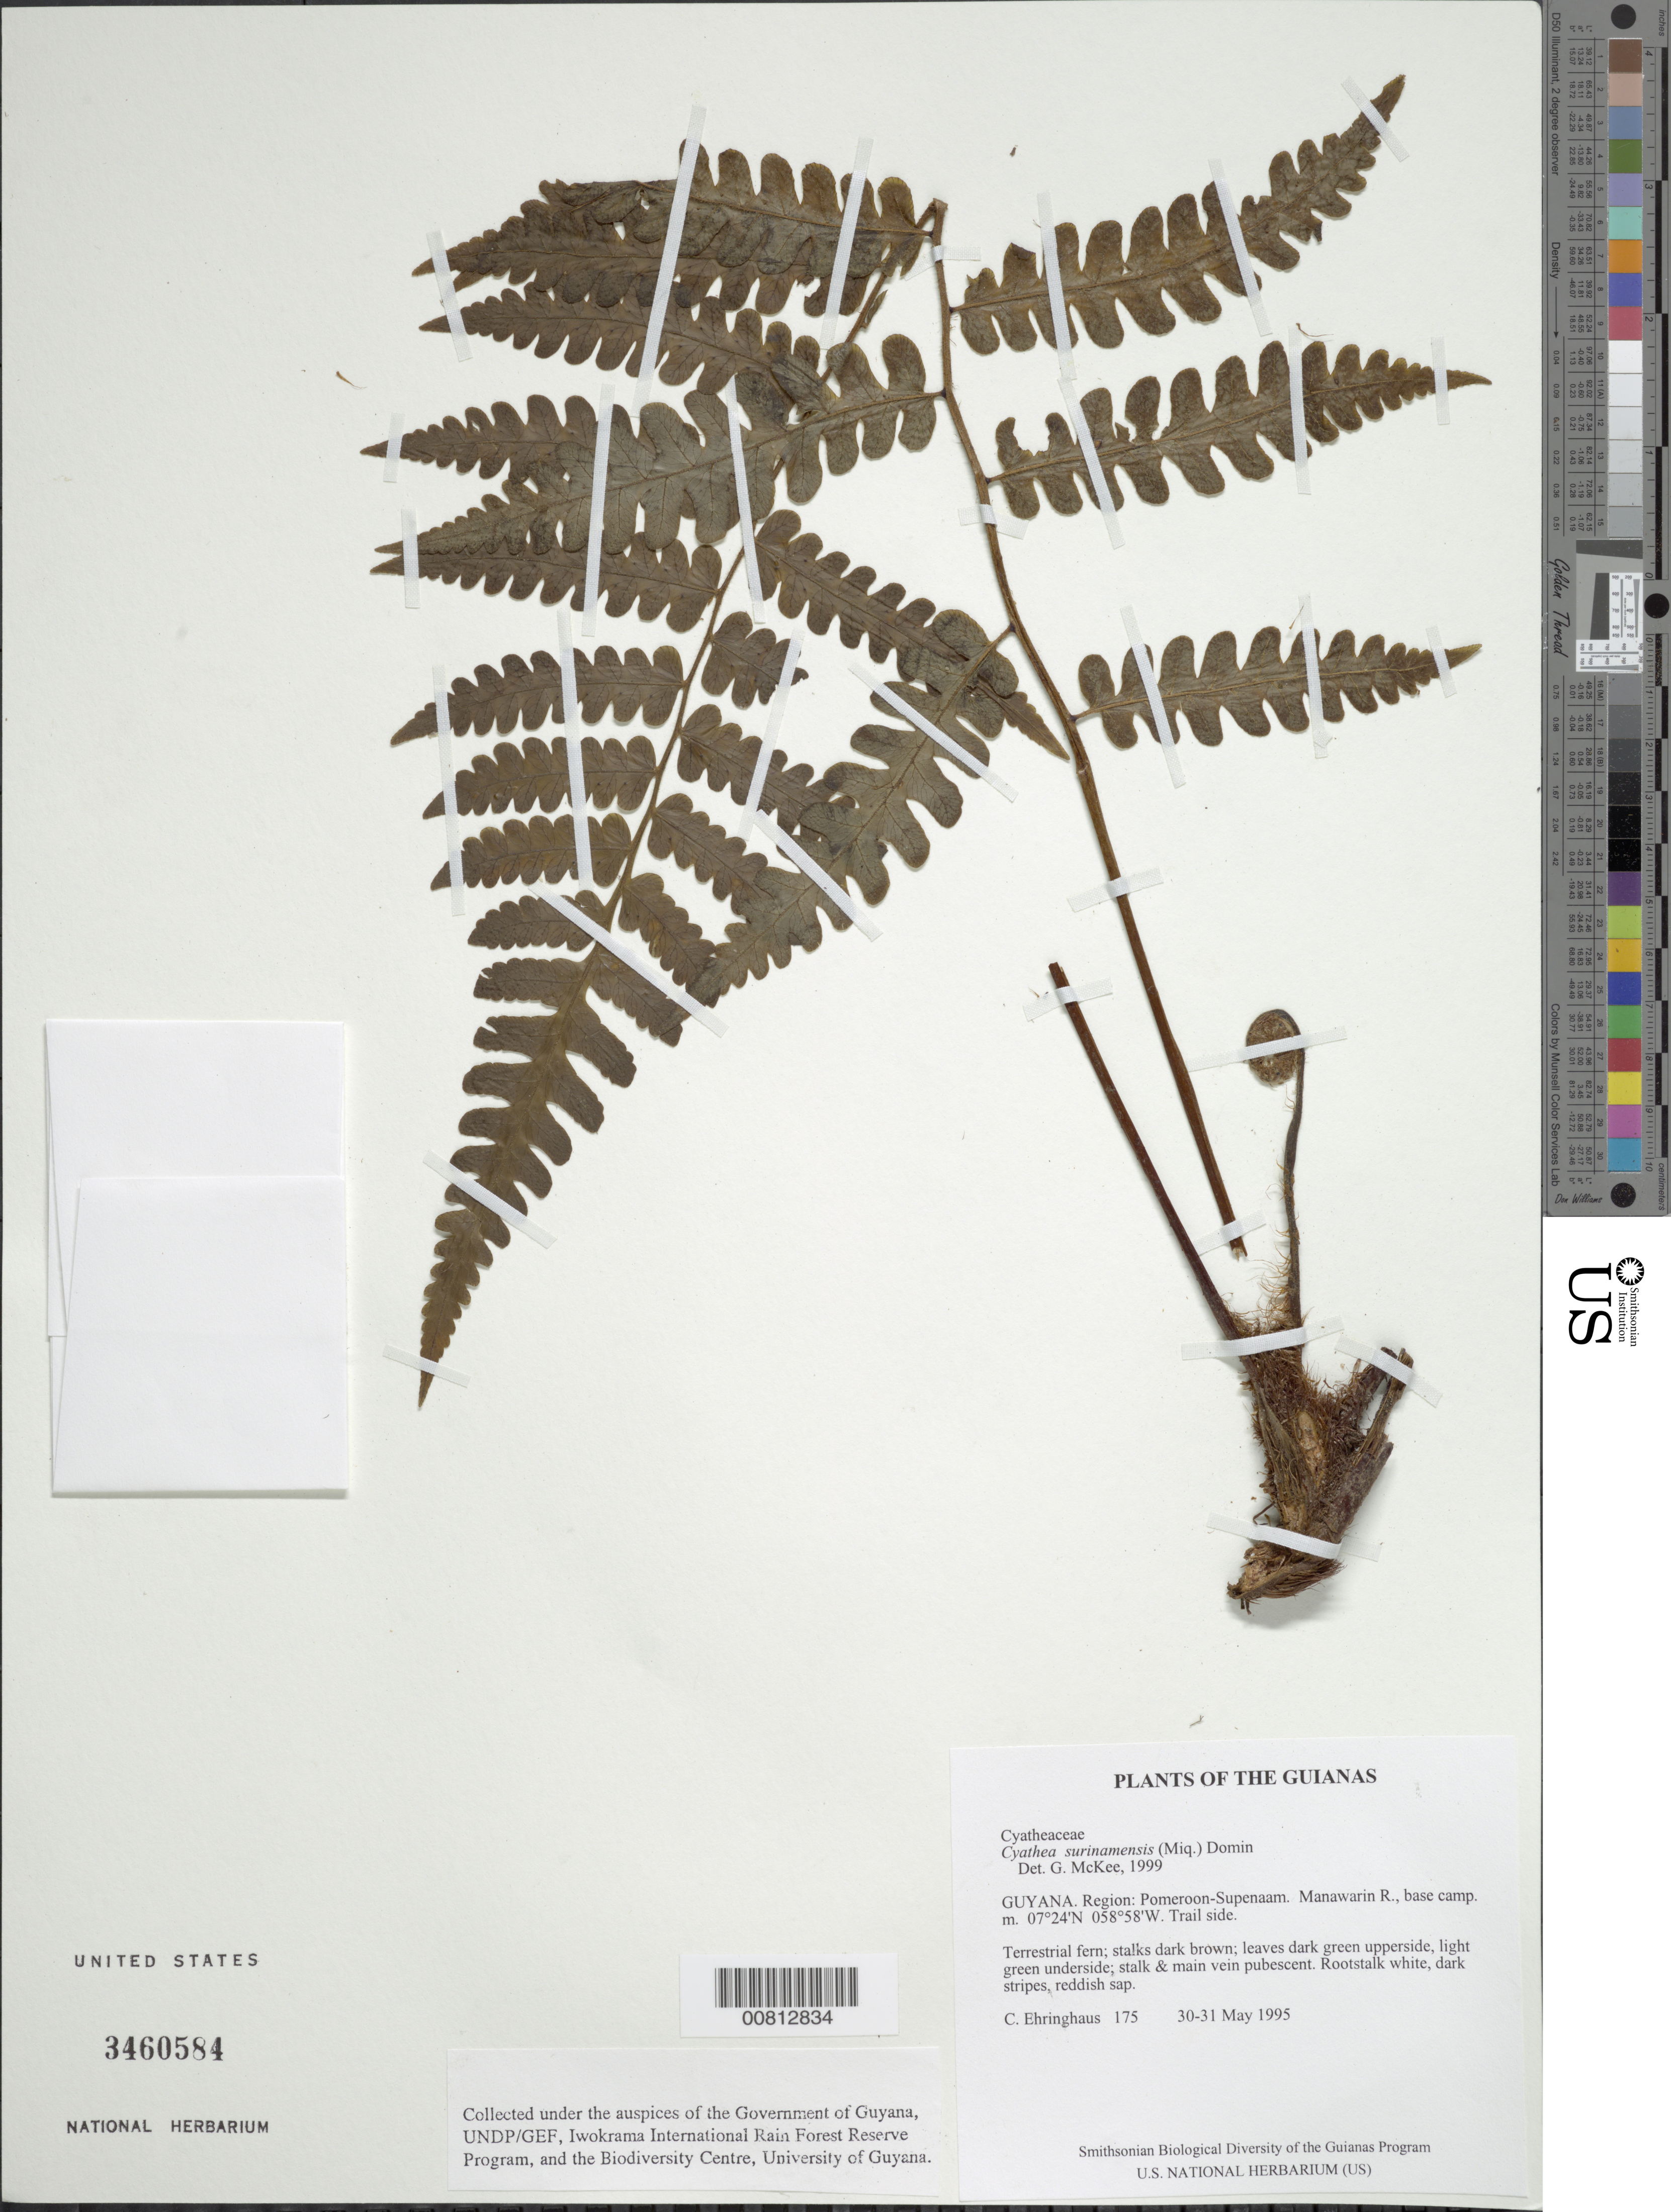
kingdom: Plantae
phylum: Tracheophyta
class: Polypodiopsida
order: Cyatheales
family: Cyatheaceae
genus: Cyathea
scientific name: Cyathea surinamensis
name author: (Miq.) Domin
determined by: McKee, G. S., (US), NMNH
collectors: C. Ehringhaus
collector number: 175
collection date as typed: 30-31 May 1995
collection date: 1995-05-30/1995-05-31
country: Guyana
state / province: Pomeroon-Supenaam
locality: Manawarin R., base camp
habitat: Trail side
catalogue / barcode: US 3460584